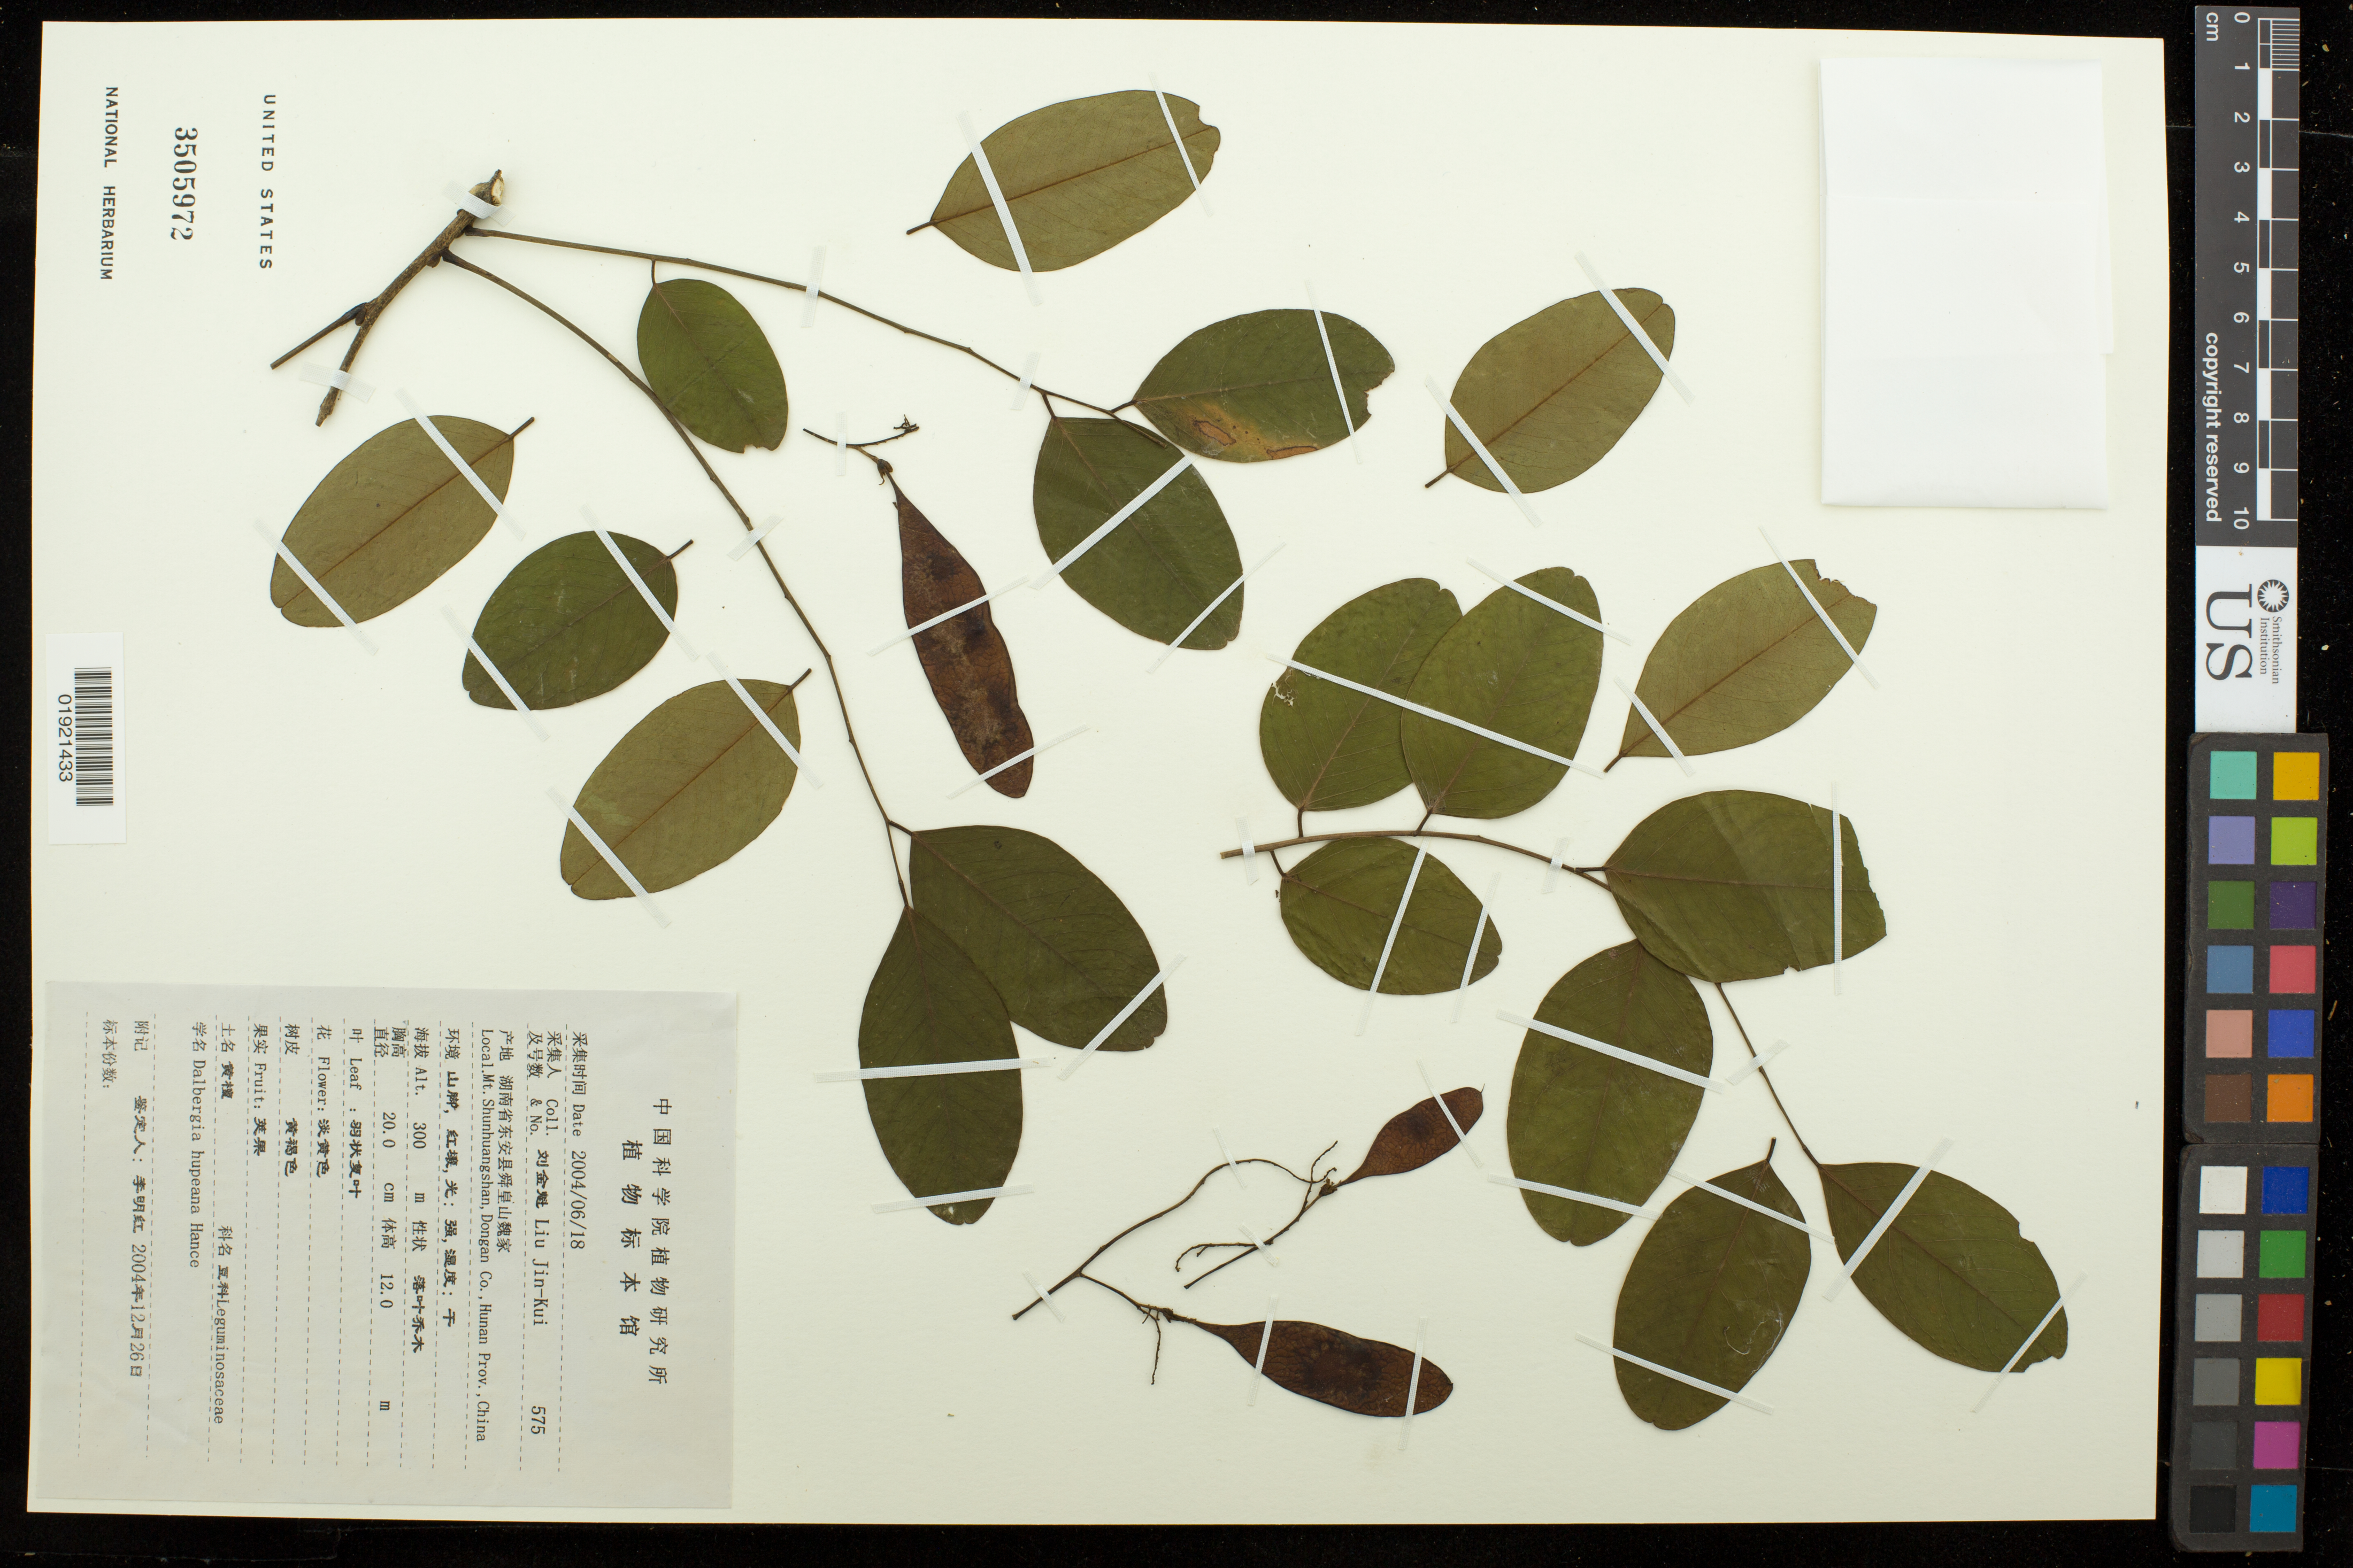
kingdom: Plantae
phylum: Tracheophyta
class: Magnoliopsida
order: Fabales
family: Fabaceae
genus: Dalbergia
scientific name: Dalbergia hupeana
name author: Hance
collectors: L. Jin-Kui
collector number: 575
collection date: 2004-06-18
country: China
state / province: Hunan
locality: Mt. Shunhuangshan, Dongan Co.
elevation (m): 300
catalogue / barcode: US 3505972